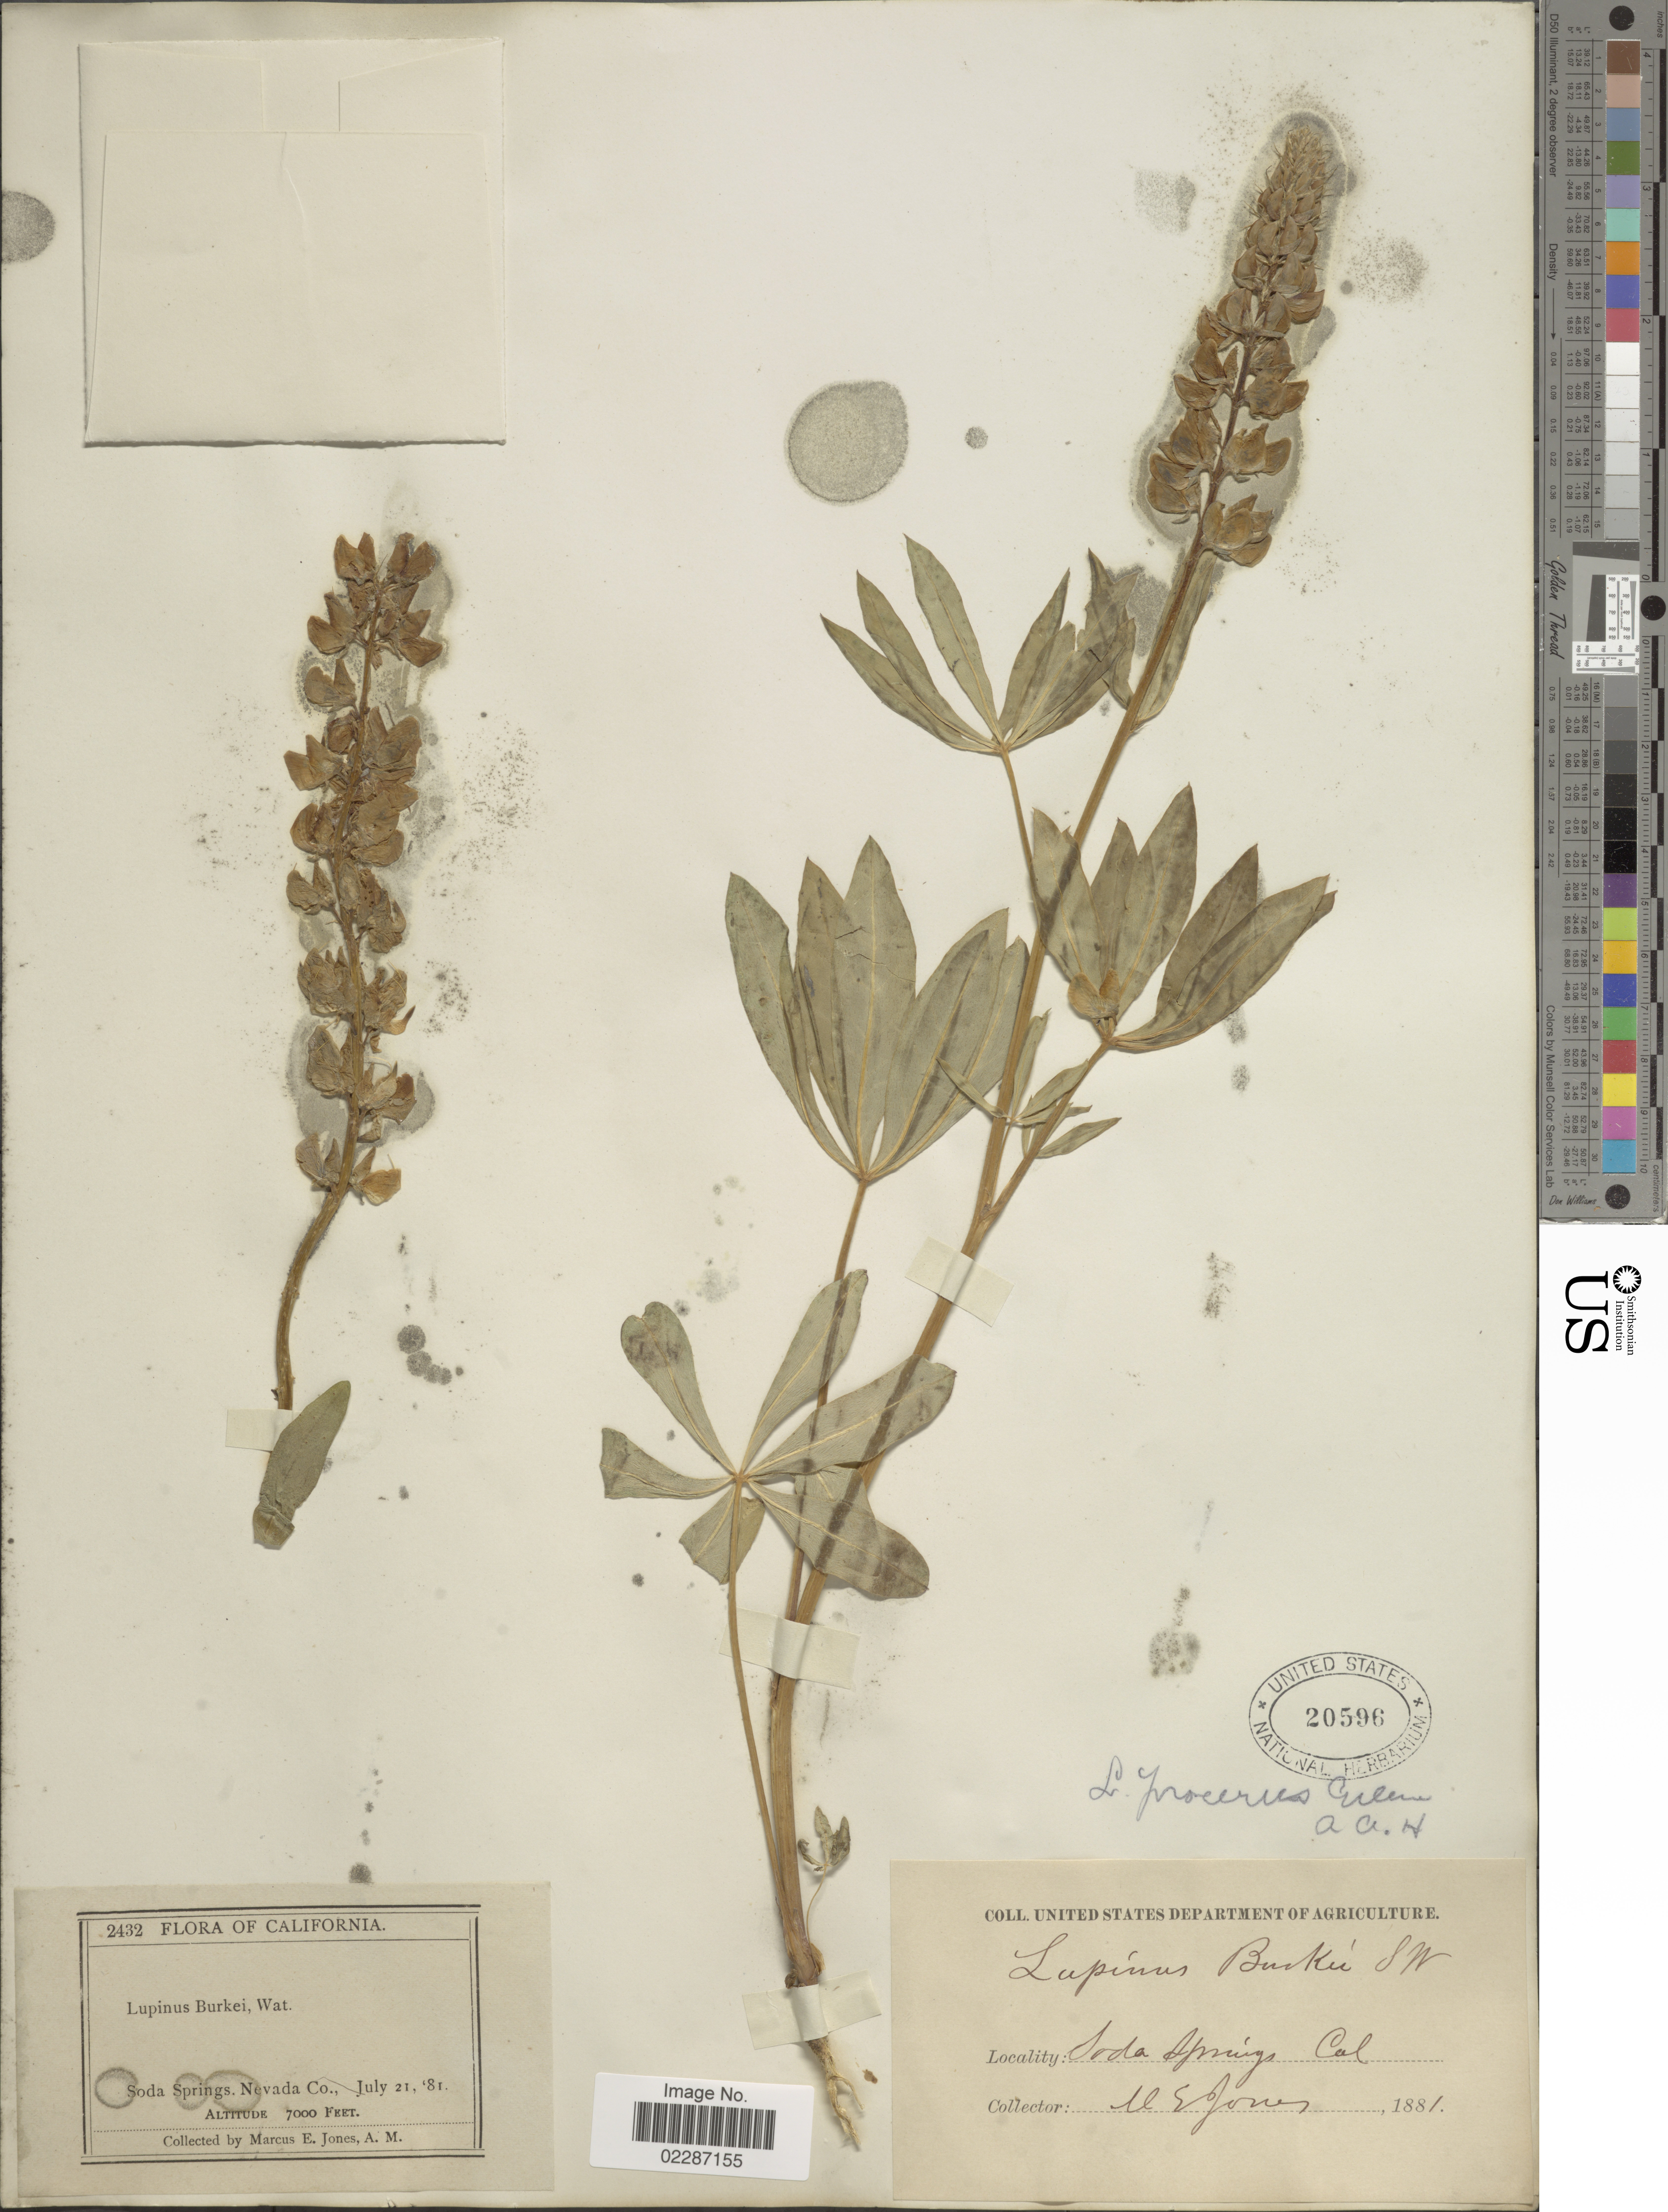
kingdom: Plantae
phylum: Tracheophyta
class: Magnoliopsida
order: Fabales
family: Fabaceae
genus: Lupinus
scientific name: Lupinus procerus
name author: Greene ex A. Heller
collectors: M. E. Jones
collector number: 2432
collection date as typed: Transcribed d/m/y: 21/7/81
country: United States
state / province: California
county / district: Nevada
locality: Soda Springs, Nevada Co.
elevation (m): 2134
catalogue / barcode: US 20596